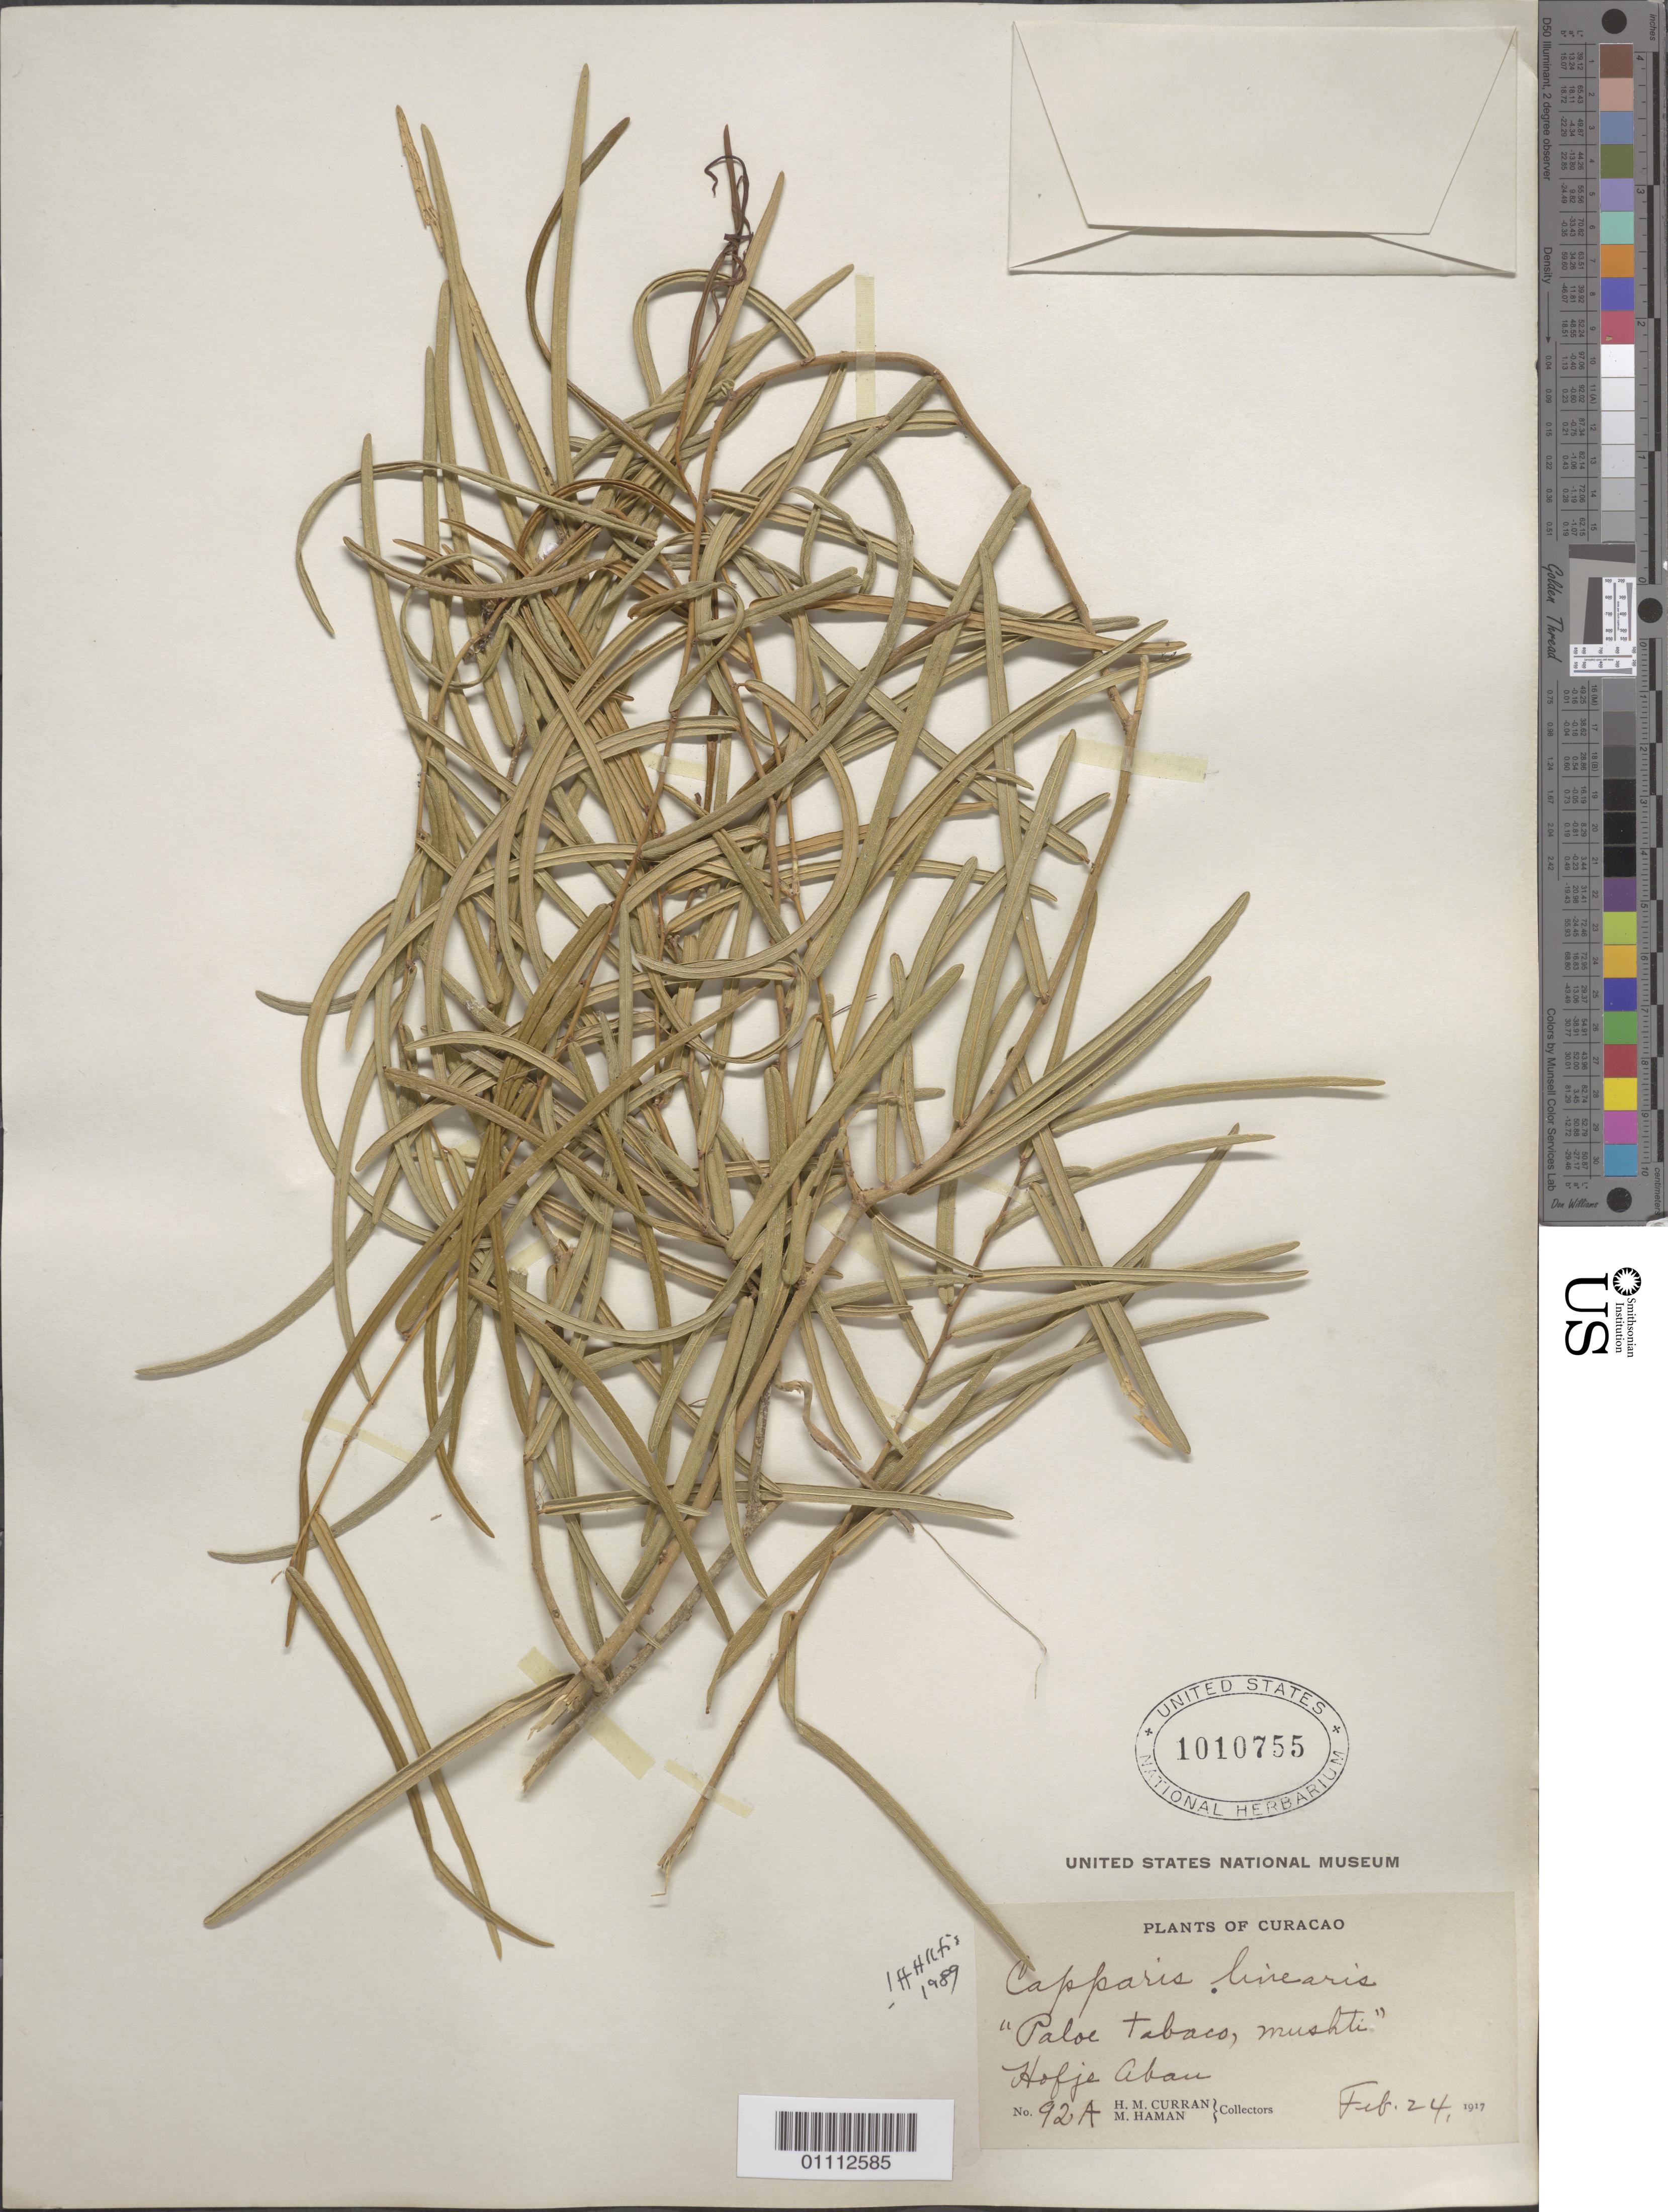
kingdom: Plantae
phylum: Tracheophyta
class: Magnoliopsida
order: Brassicales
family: Capparaceae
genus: Capparis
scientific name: Capparis linearis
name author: Jacq.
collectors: H. M. Curran & M. Haman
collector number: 92A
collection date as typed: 24 Feb 1917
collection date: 1917-02-24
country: Curaçao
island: Curaçao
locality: Hofje abaru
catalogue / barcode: US 1010755